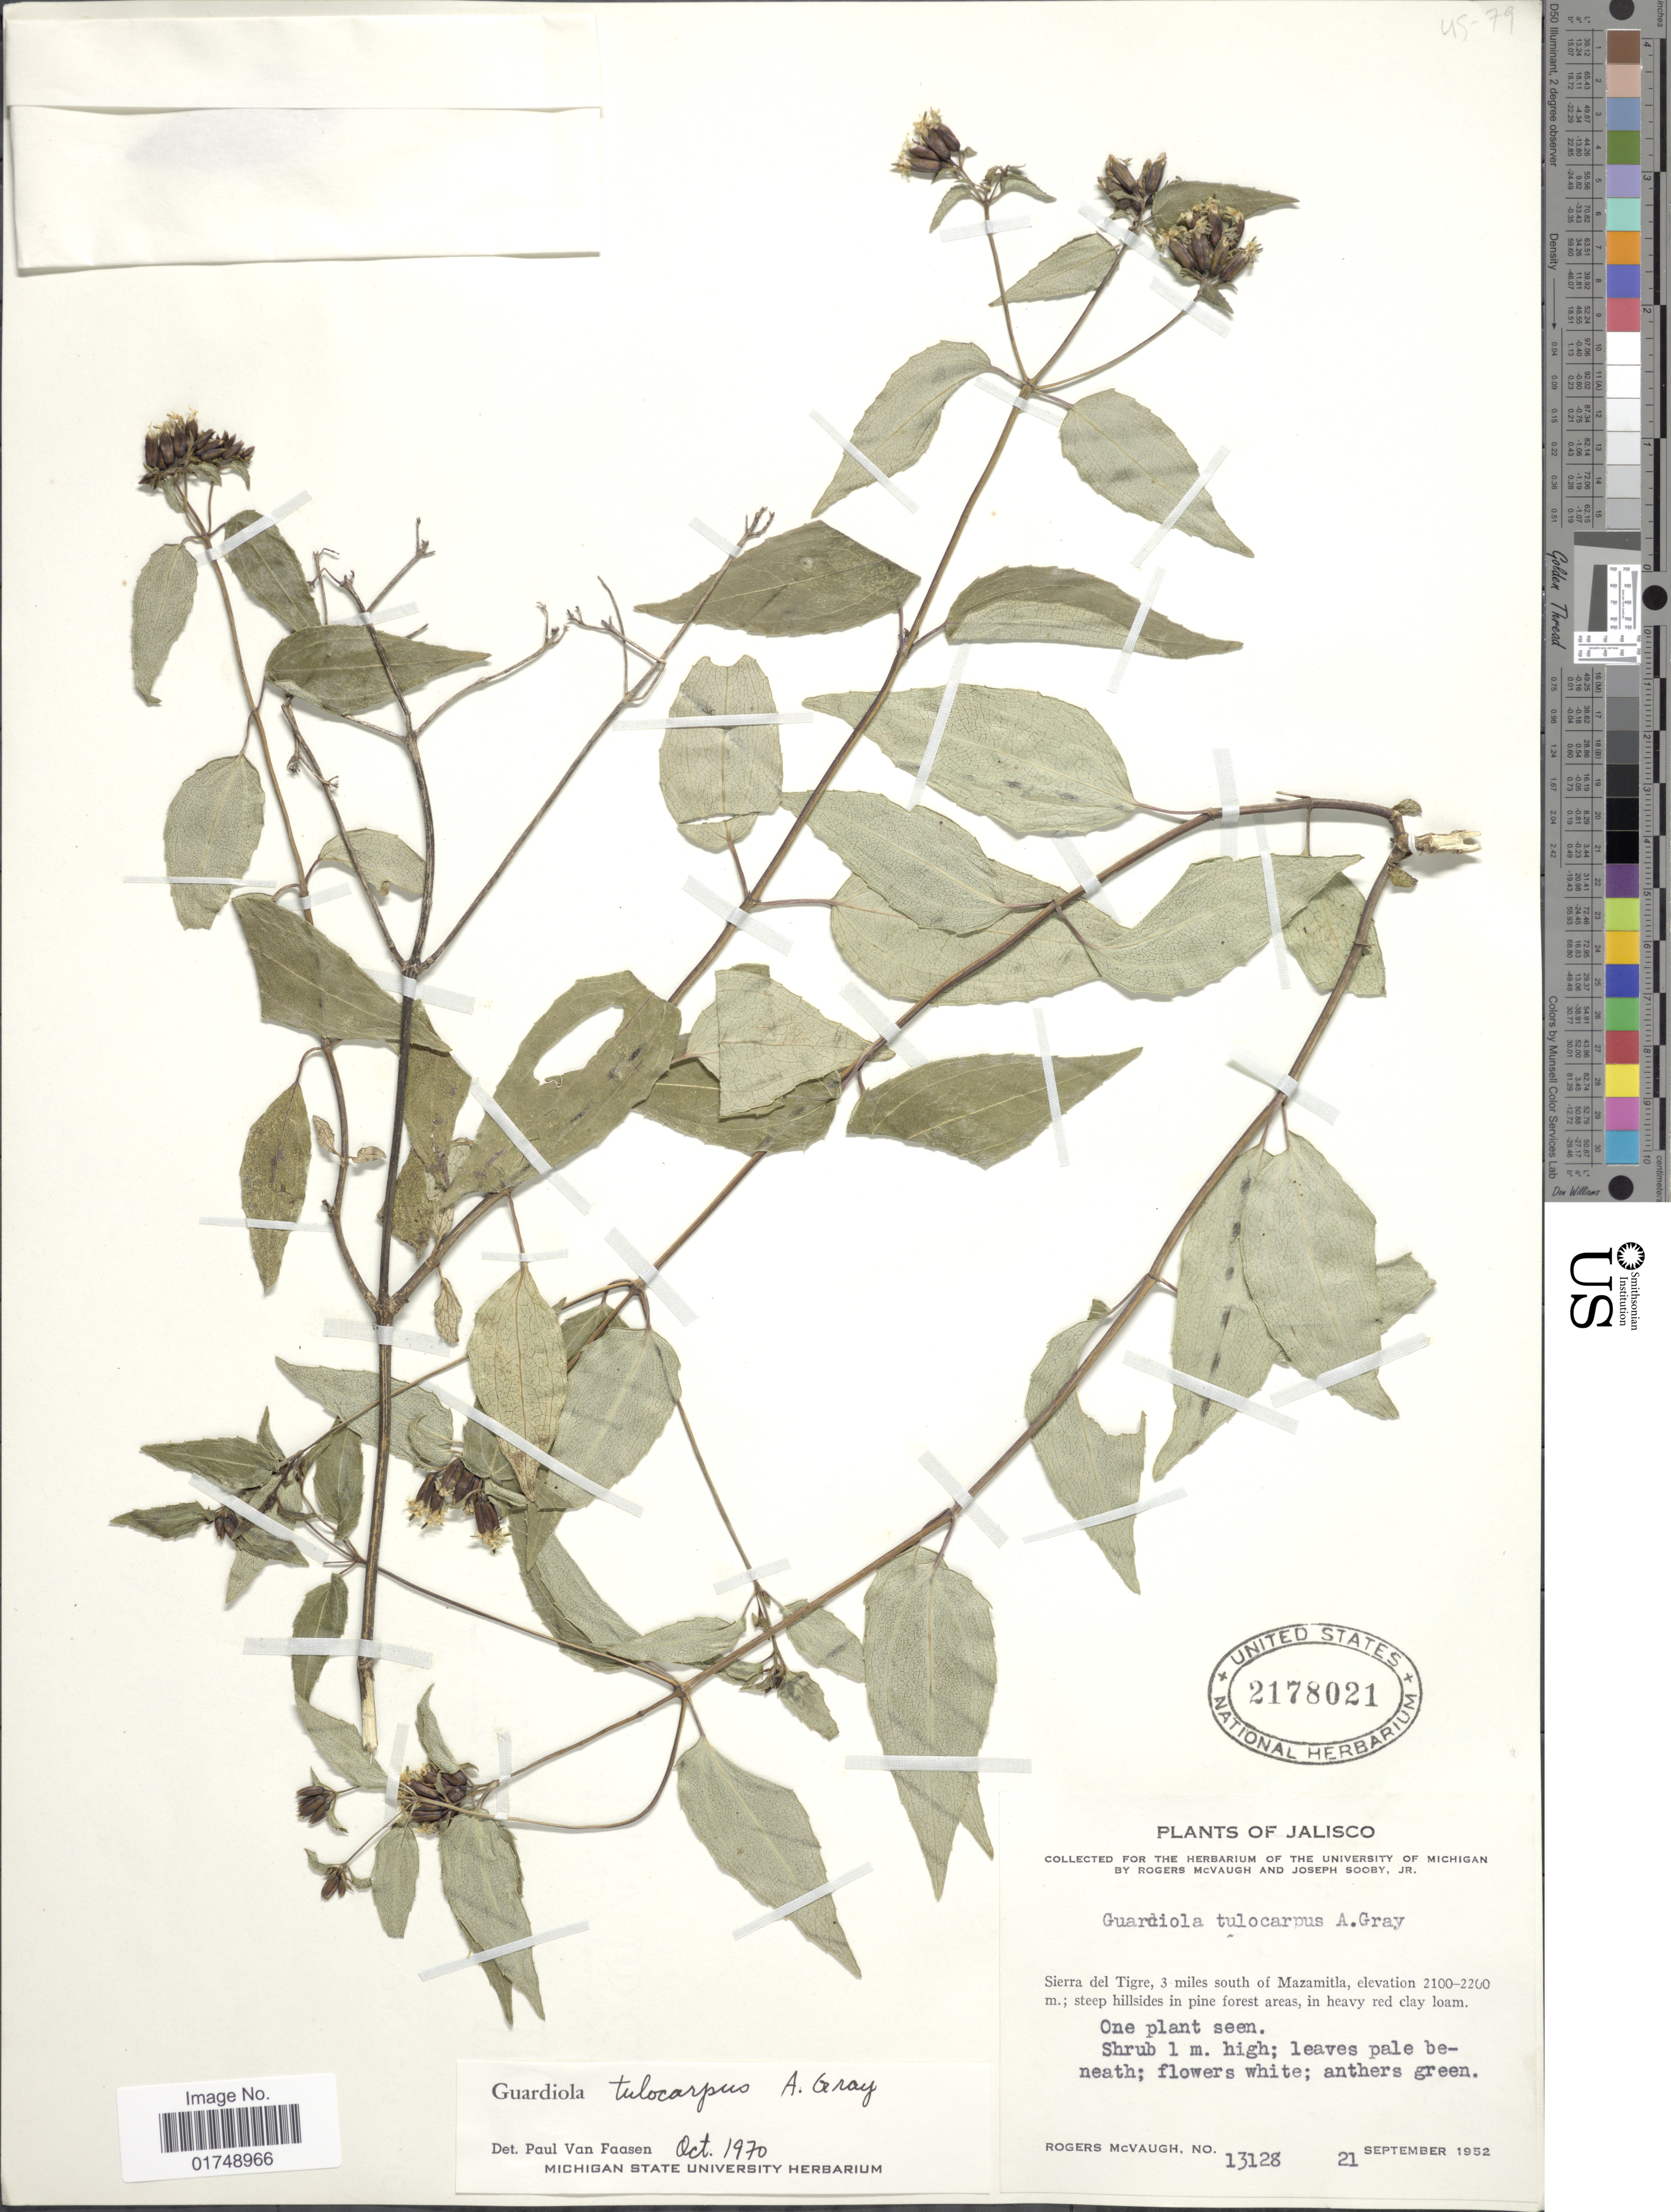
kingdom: Plantae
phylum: Tracheophyta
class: Magnoliopsida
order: Asterales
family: Asteraceae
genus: Guardiola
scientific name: Guardiola tulocarpus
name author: A. Gray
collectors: R. McVaugh & J. Sooby Jr.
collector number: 13128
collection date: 1952-09-21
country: Mexico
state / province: Jalisco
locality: Sierra del Tigre, 3 miles south of Mazamitla.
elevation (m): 2100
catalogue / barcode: US 2178021